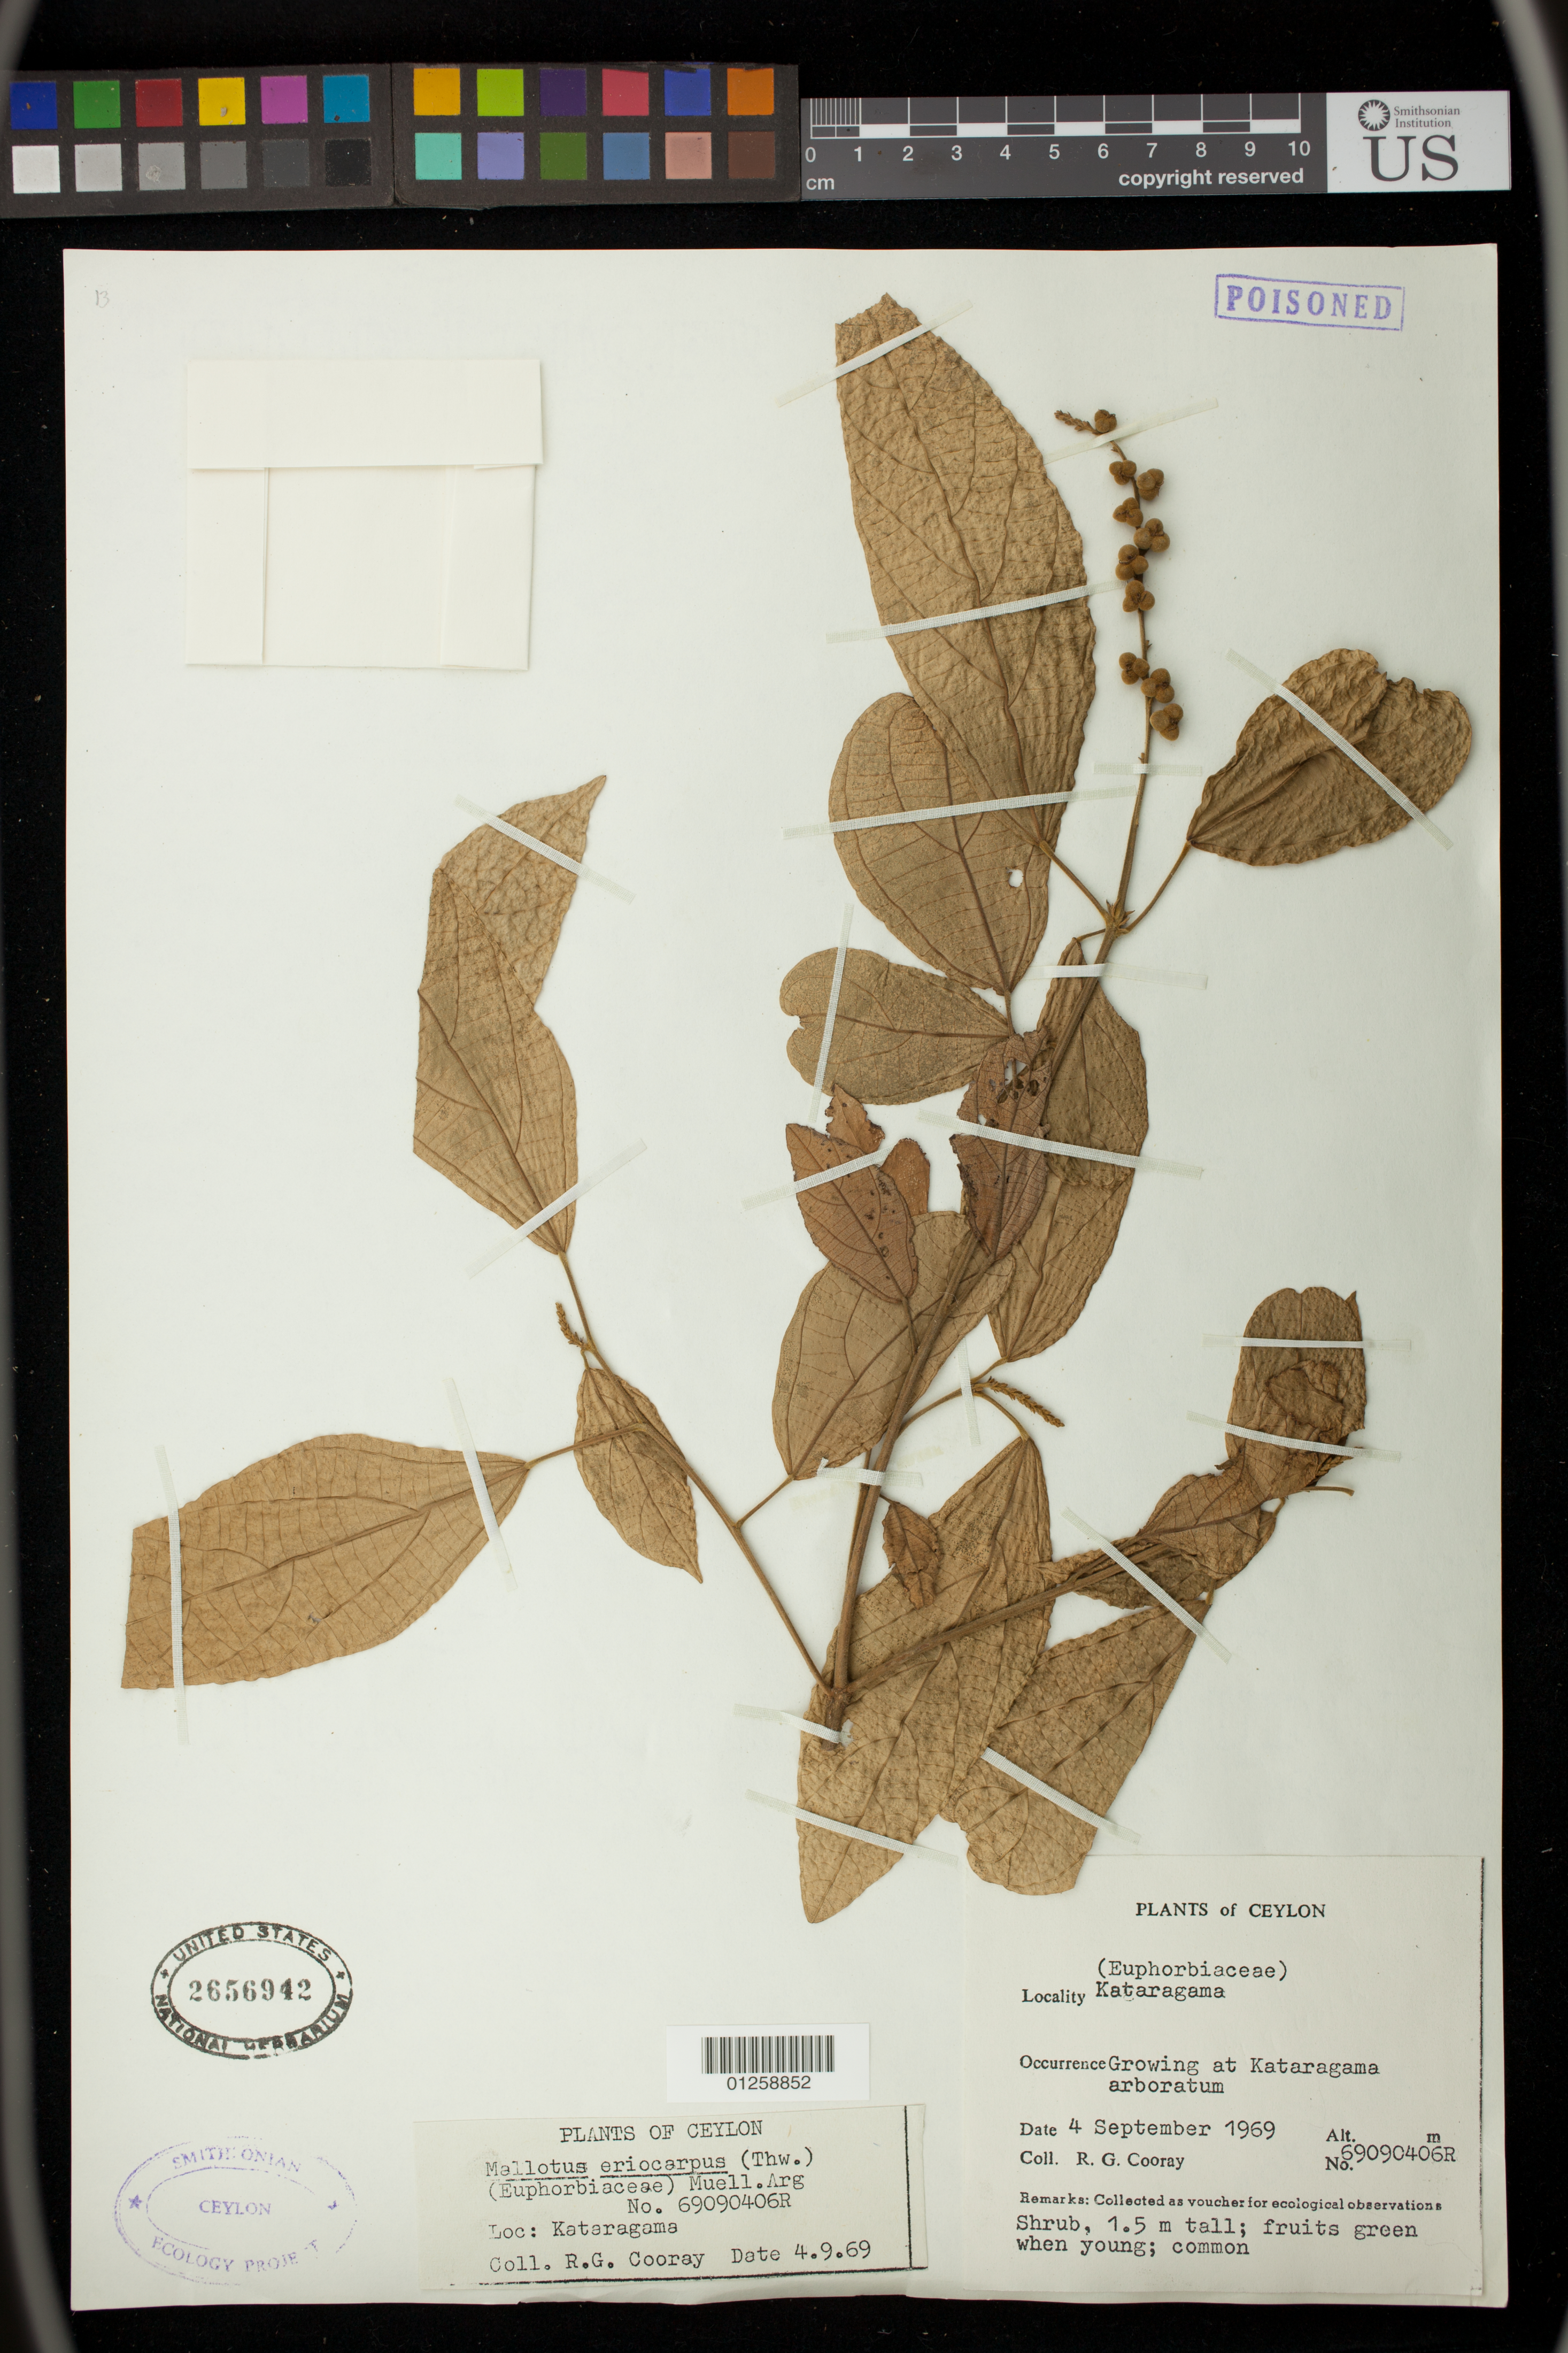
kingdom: Plantae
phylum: Tracheophyta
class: Magnoliopsida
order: Malpighiales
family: Euphorbiaceae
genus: Mallotus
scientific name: Mallotus eriocarpus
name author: (Thwaites) Müll. Arg.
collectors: R. Cooray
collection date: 1969-09-04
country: Sri Lanka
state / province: Uva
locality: Kataragama, Kataragama Arboratum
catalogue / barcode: US 2656942